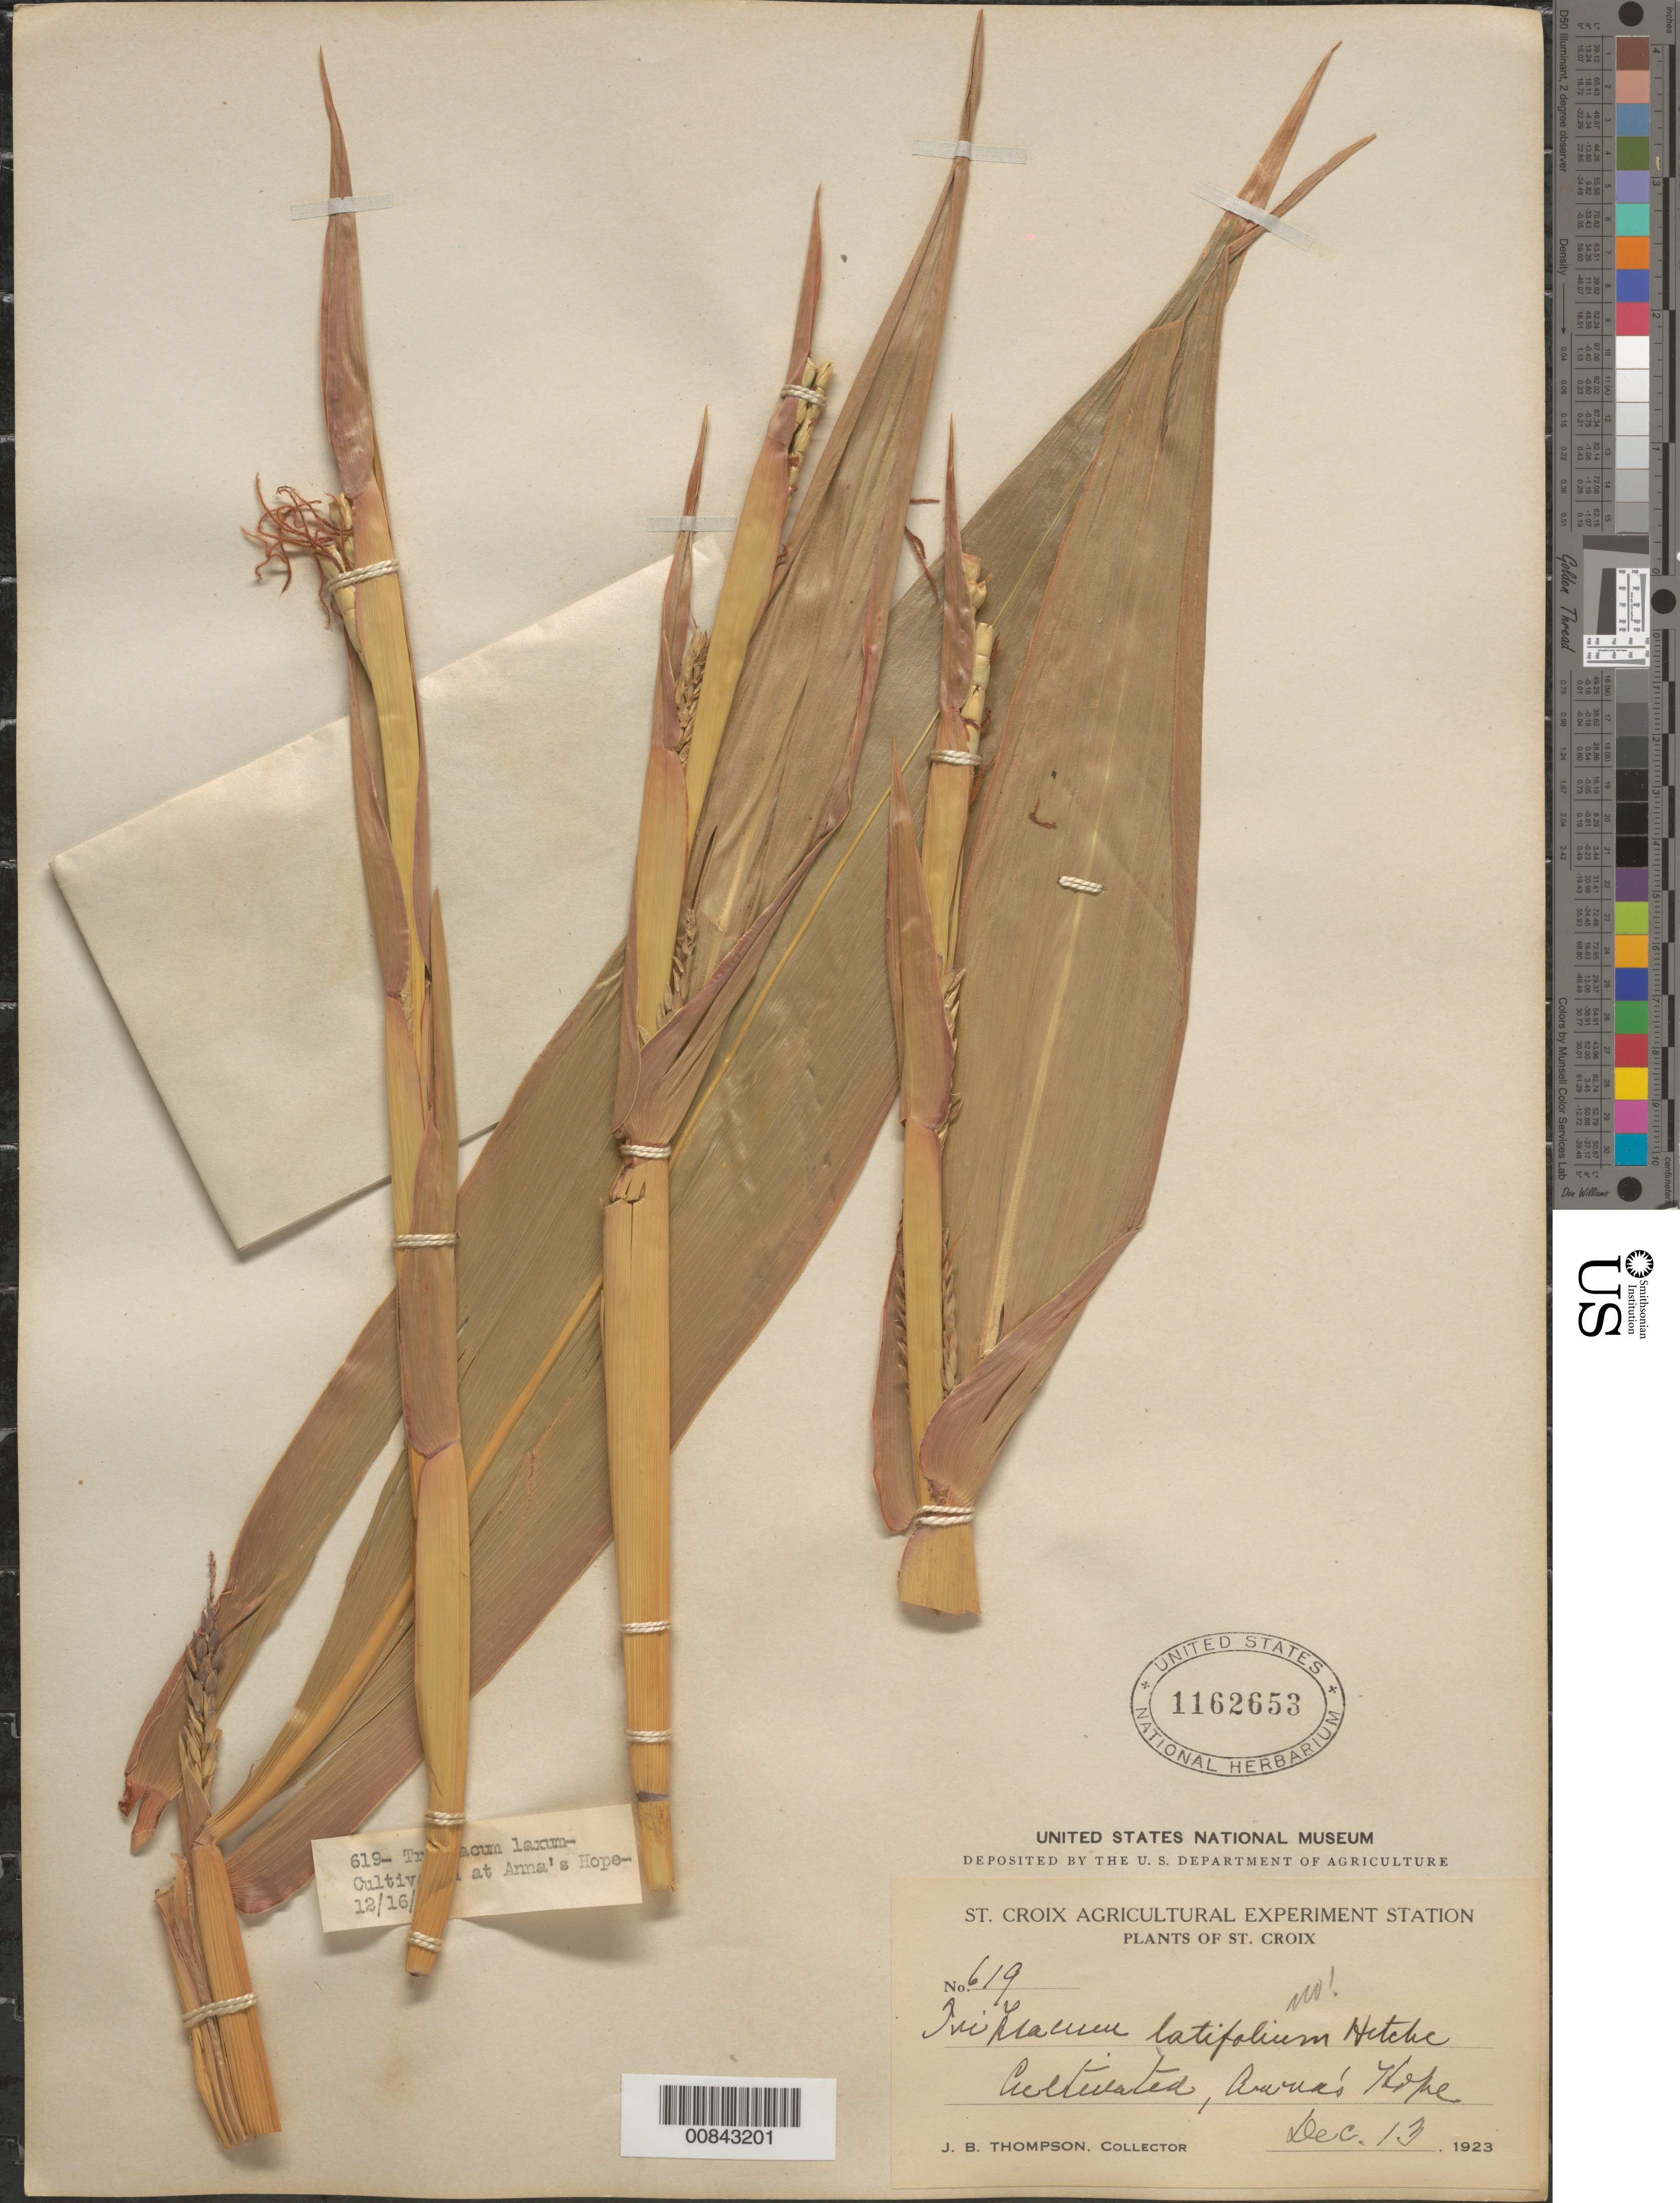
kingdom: Plantae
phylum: Tracheophyta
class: Liliopsida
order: Poales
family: Poaceae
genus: Tripsacum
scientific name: Tripsacum laxum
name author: Nash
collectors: J. B. Thompson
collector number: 619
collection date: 1923-12-13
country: U.S. Virgin Islands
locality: Plants of St. Croix. At Anna's Hope.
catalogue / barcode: US 1162653